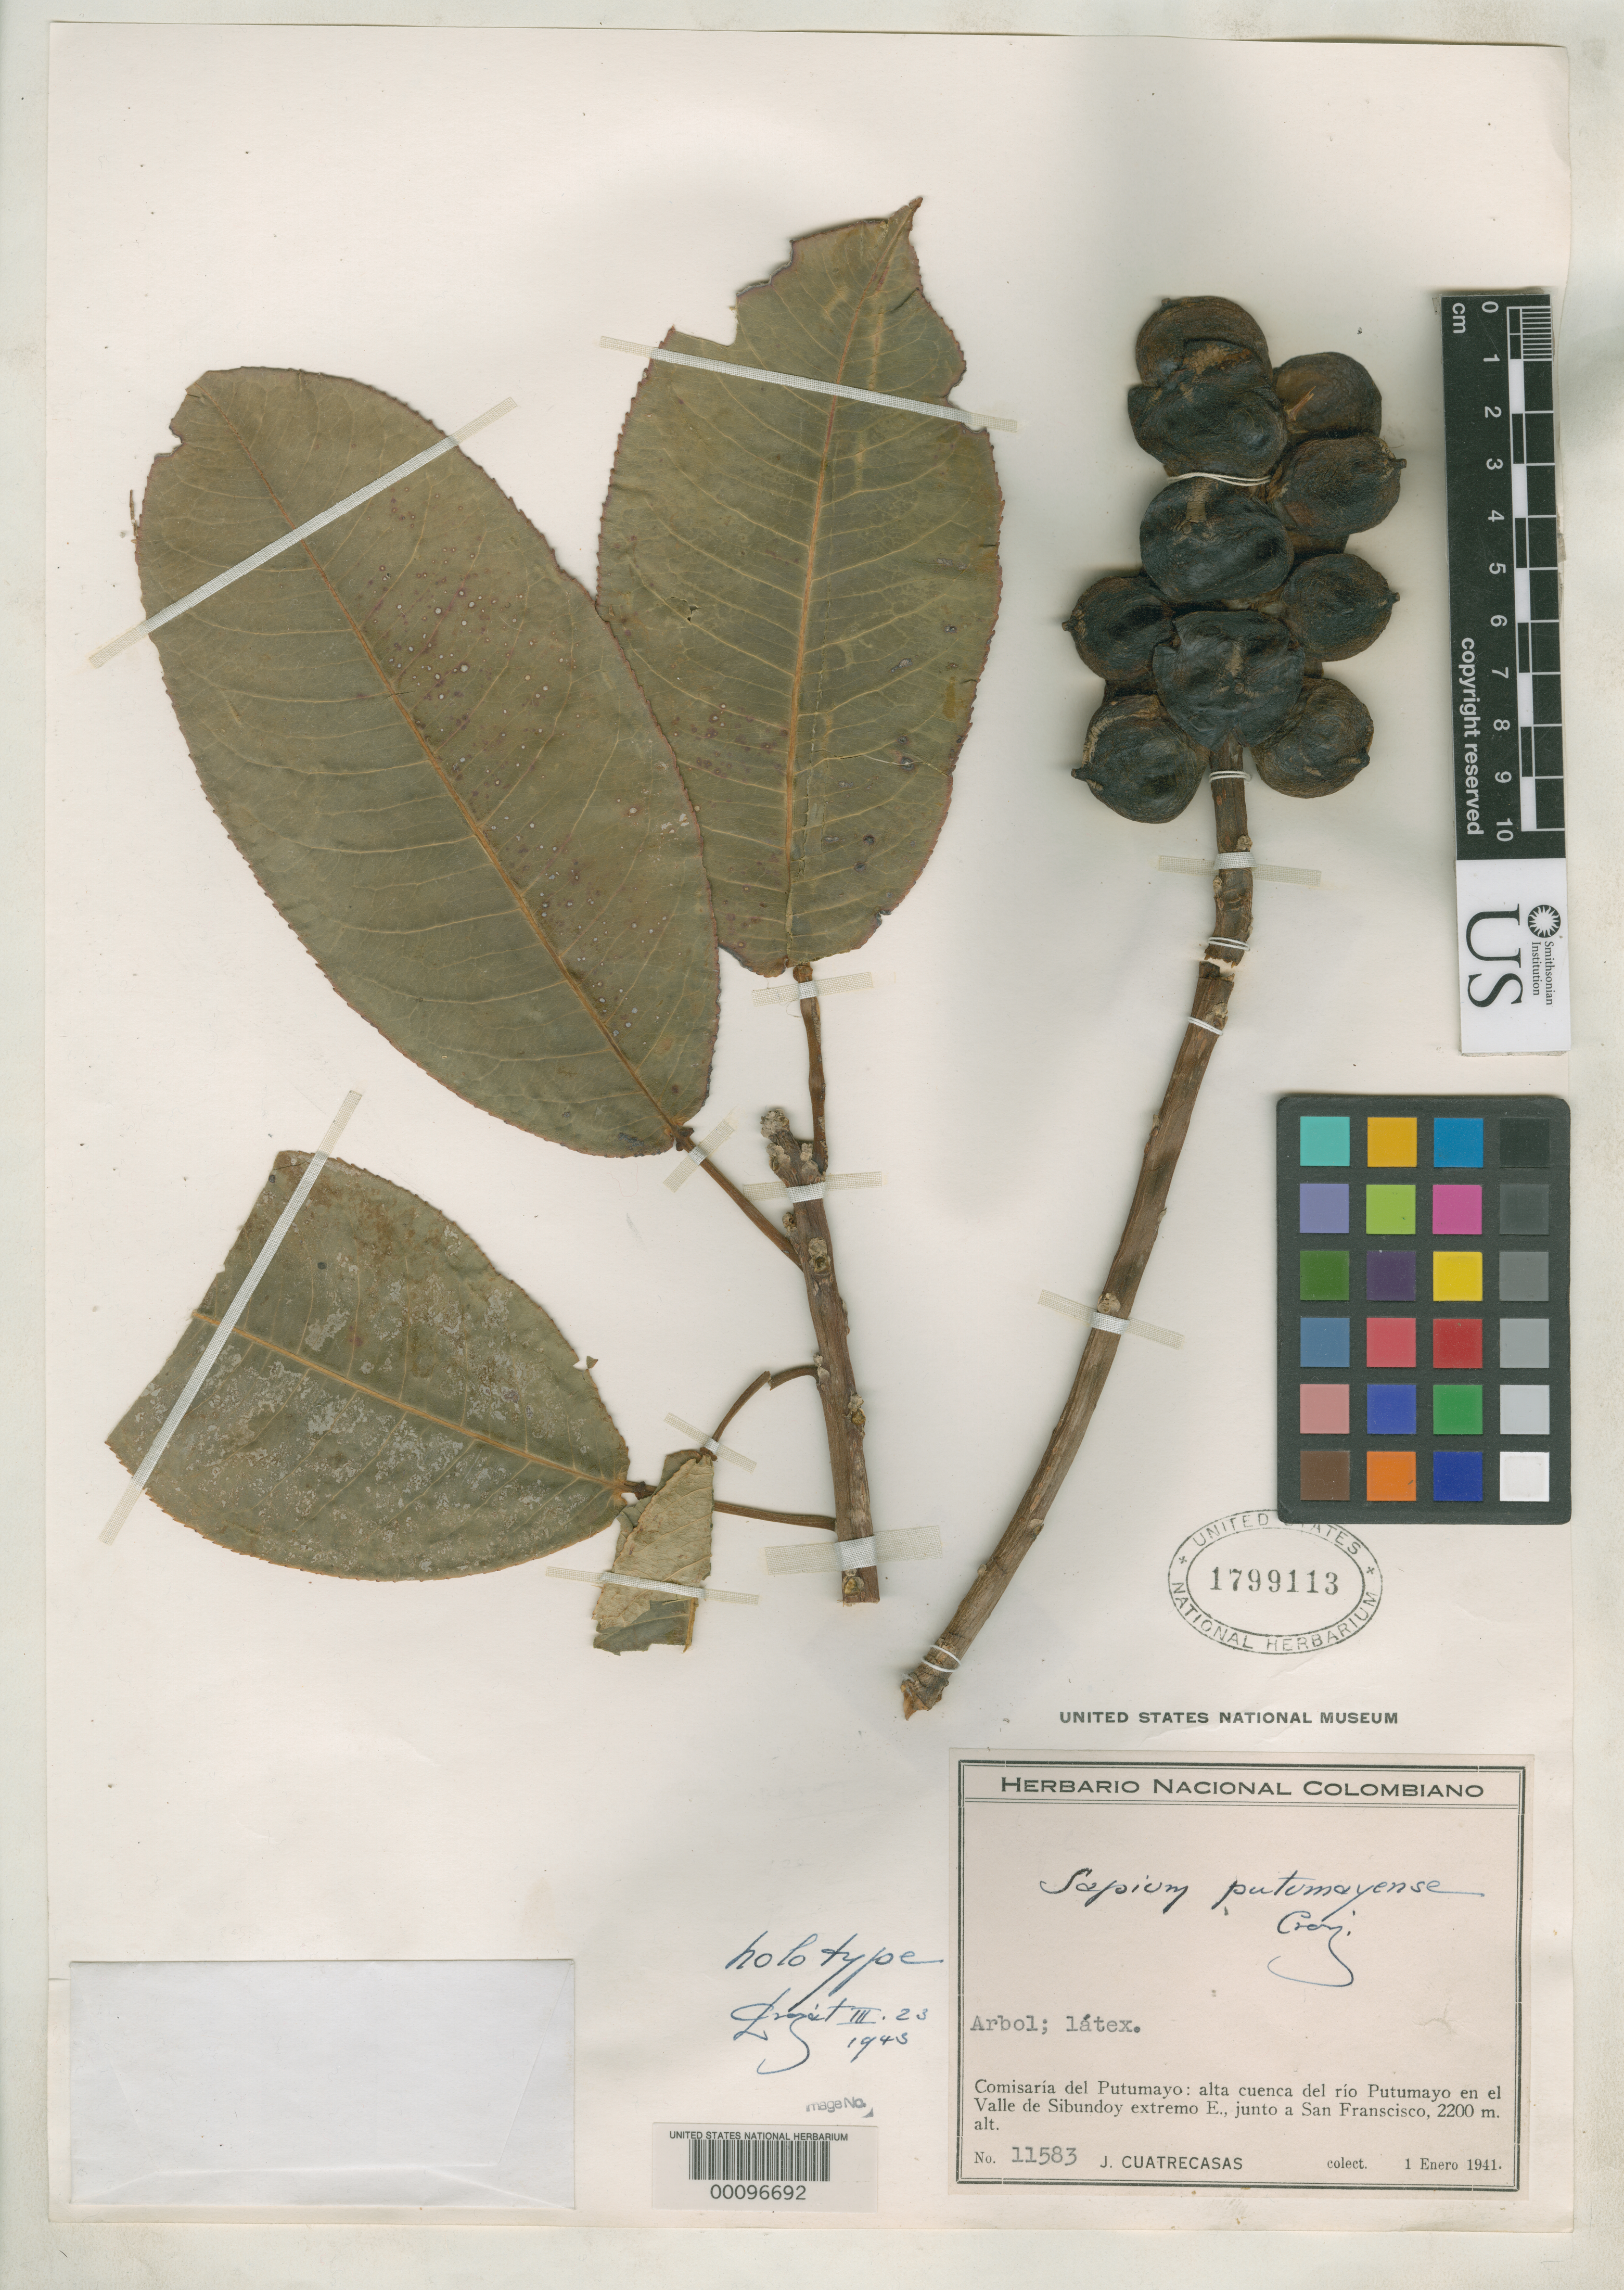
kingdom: Plantae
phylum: Tracheophyta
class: Magnoliopsida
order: Malpighiales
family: Euphorbiaceae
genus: Sapium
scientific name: Sapium putumayense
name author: Croizat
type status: Holotype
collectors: J. Cuatrecasas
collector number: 11583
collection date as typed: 01 Jan 1941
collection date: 1941-01-01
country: Colombia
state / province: Putumayo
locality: Rio Putumayo, Valle de Sibundoy, Junto a San Francisco.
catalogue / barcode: US 1799113